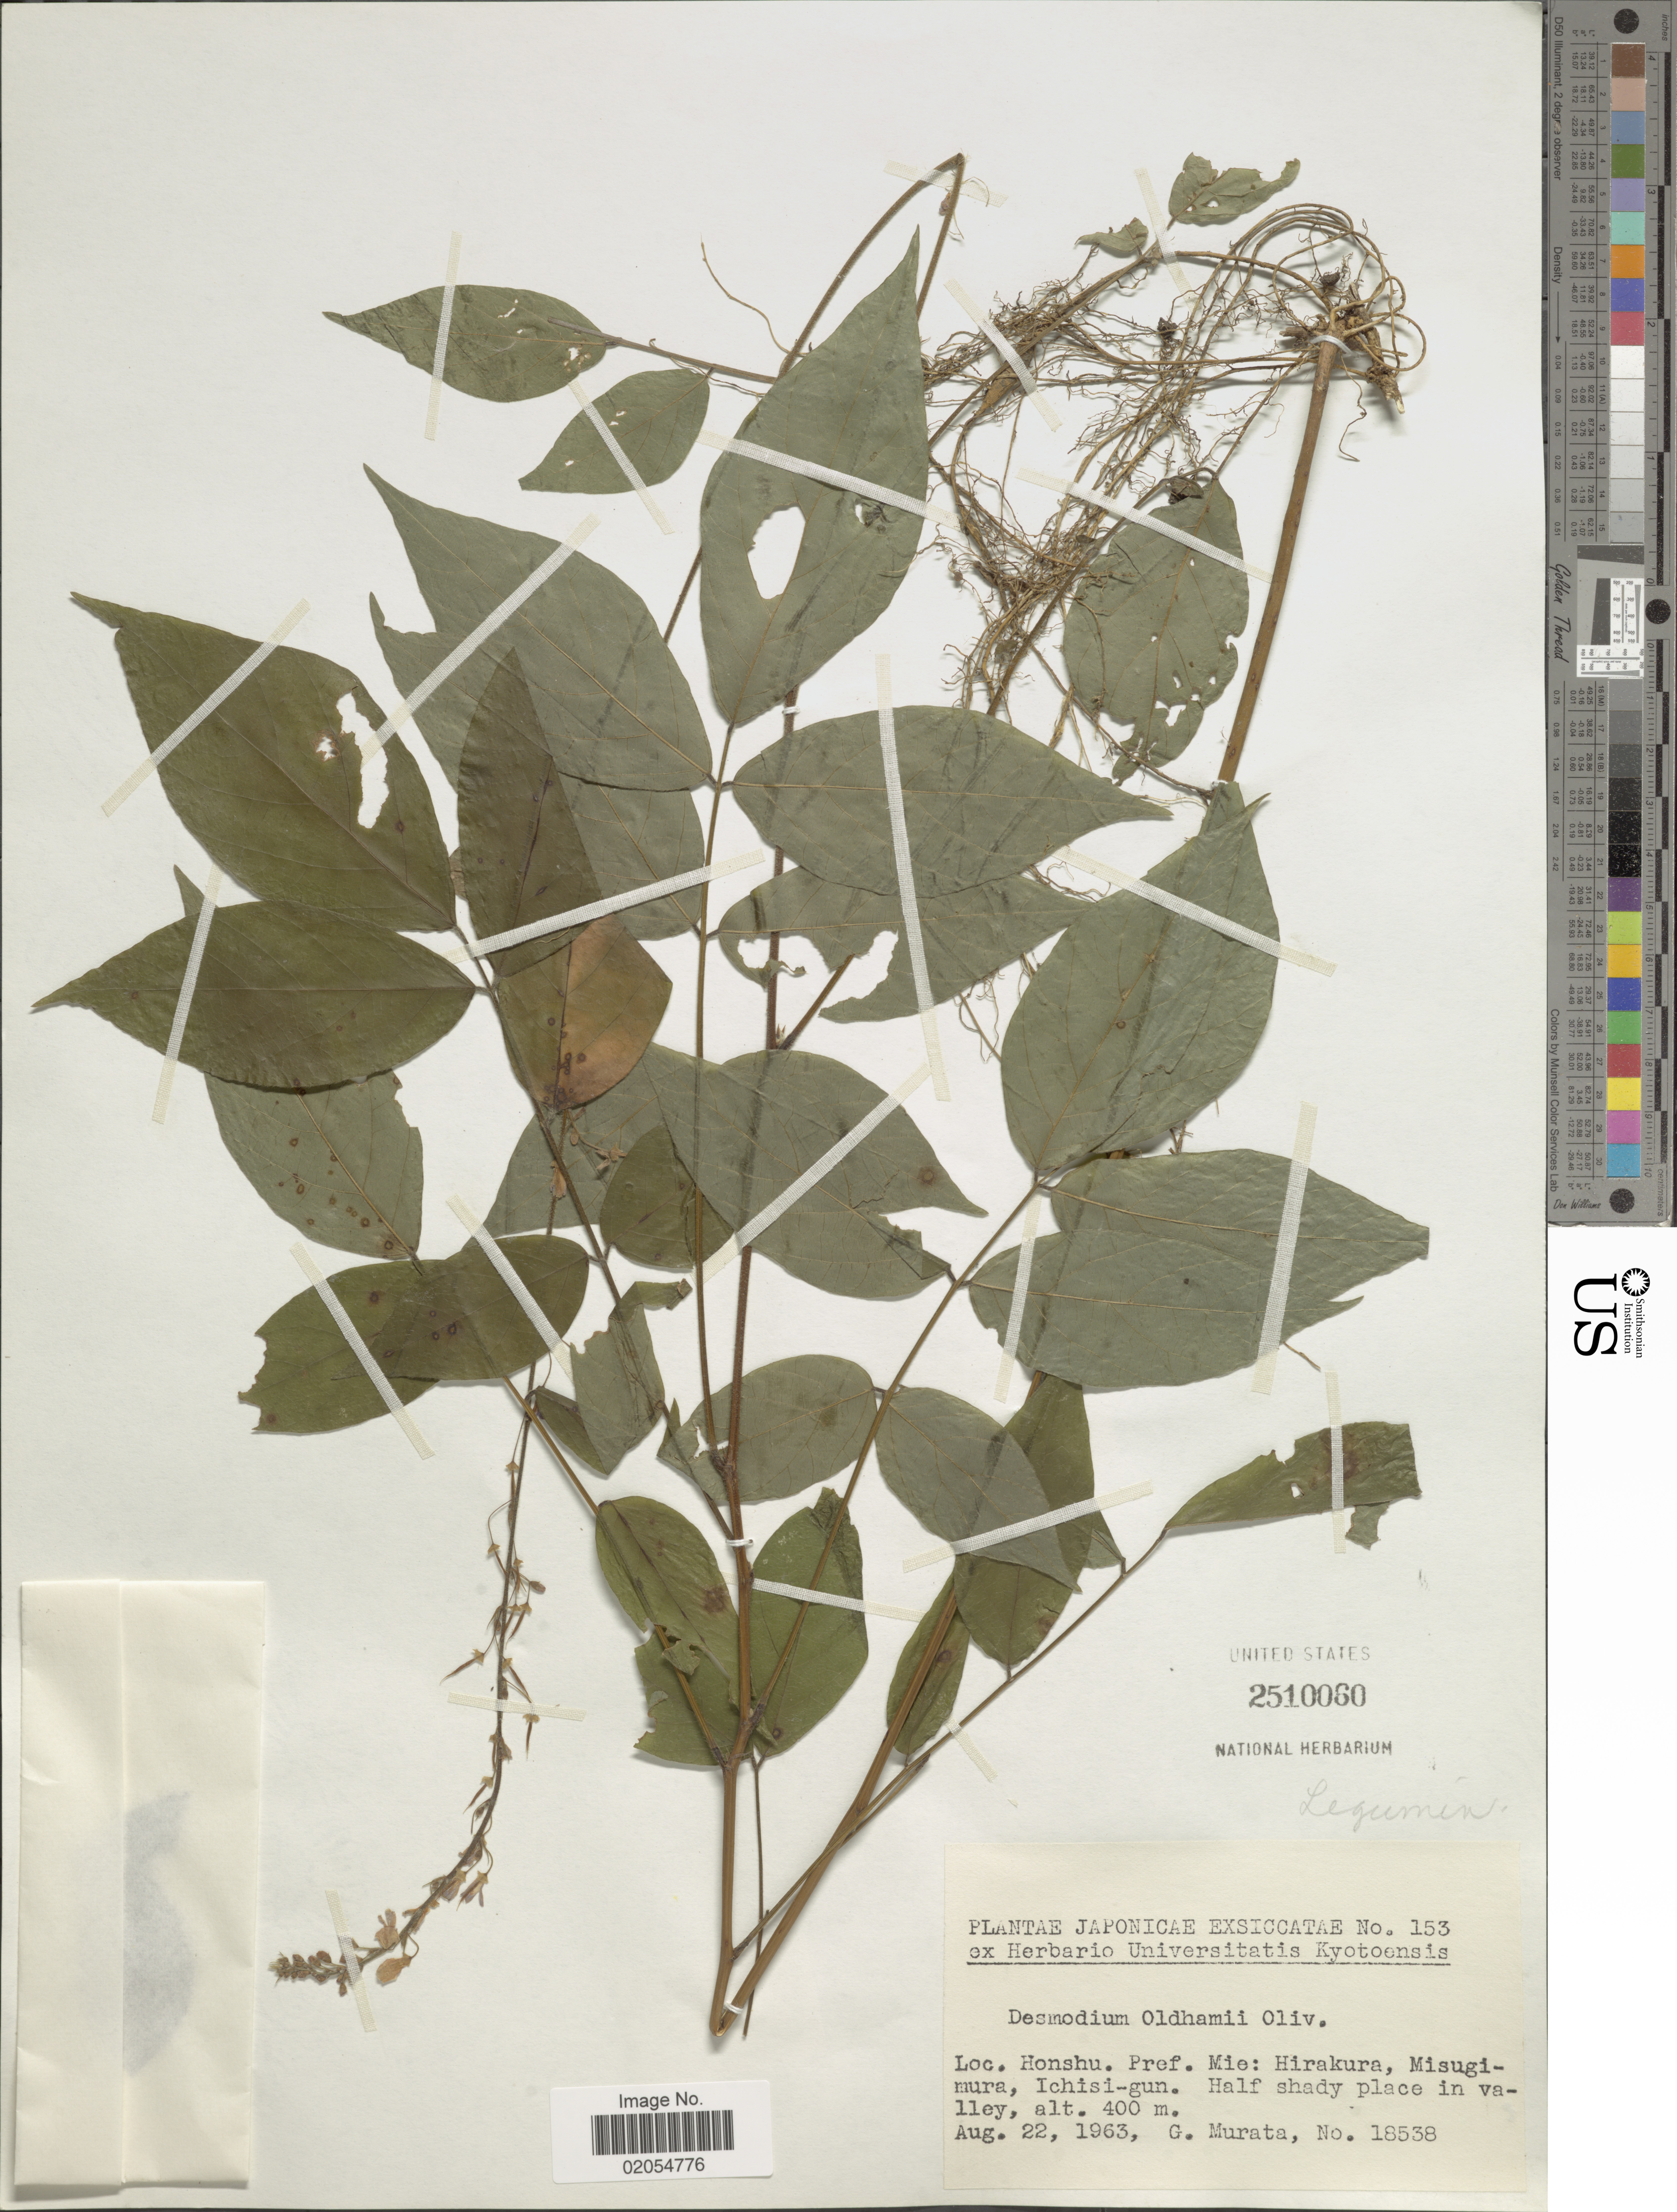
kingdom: Plantae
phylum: Tracheophyta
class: Magnoliopsida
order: Fabales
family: Fabaceae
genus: Hylodesmum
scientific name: Hylodesmum oldhamii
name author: (Oliv.) H. Ohashi & R.R. Mill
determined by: Strong, Mark T., (BOT), Smithsonian Institution - National Museum of Natural History (UNITED STATES)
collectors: G. Murata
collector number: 18538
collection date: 1963-08-22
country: Japan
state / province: Mie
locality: Honshu. Pref. Mie: Hirakura, Misugi-mura, Ichisi-gun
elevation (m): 400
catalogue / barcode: US 2510060